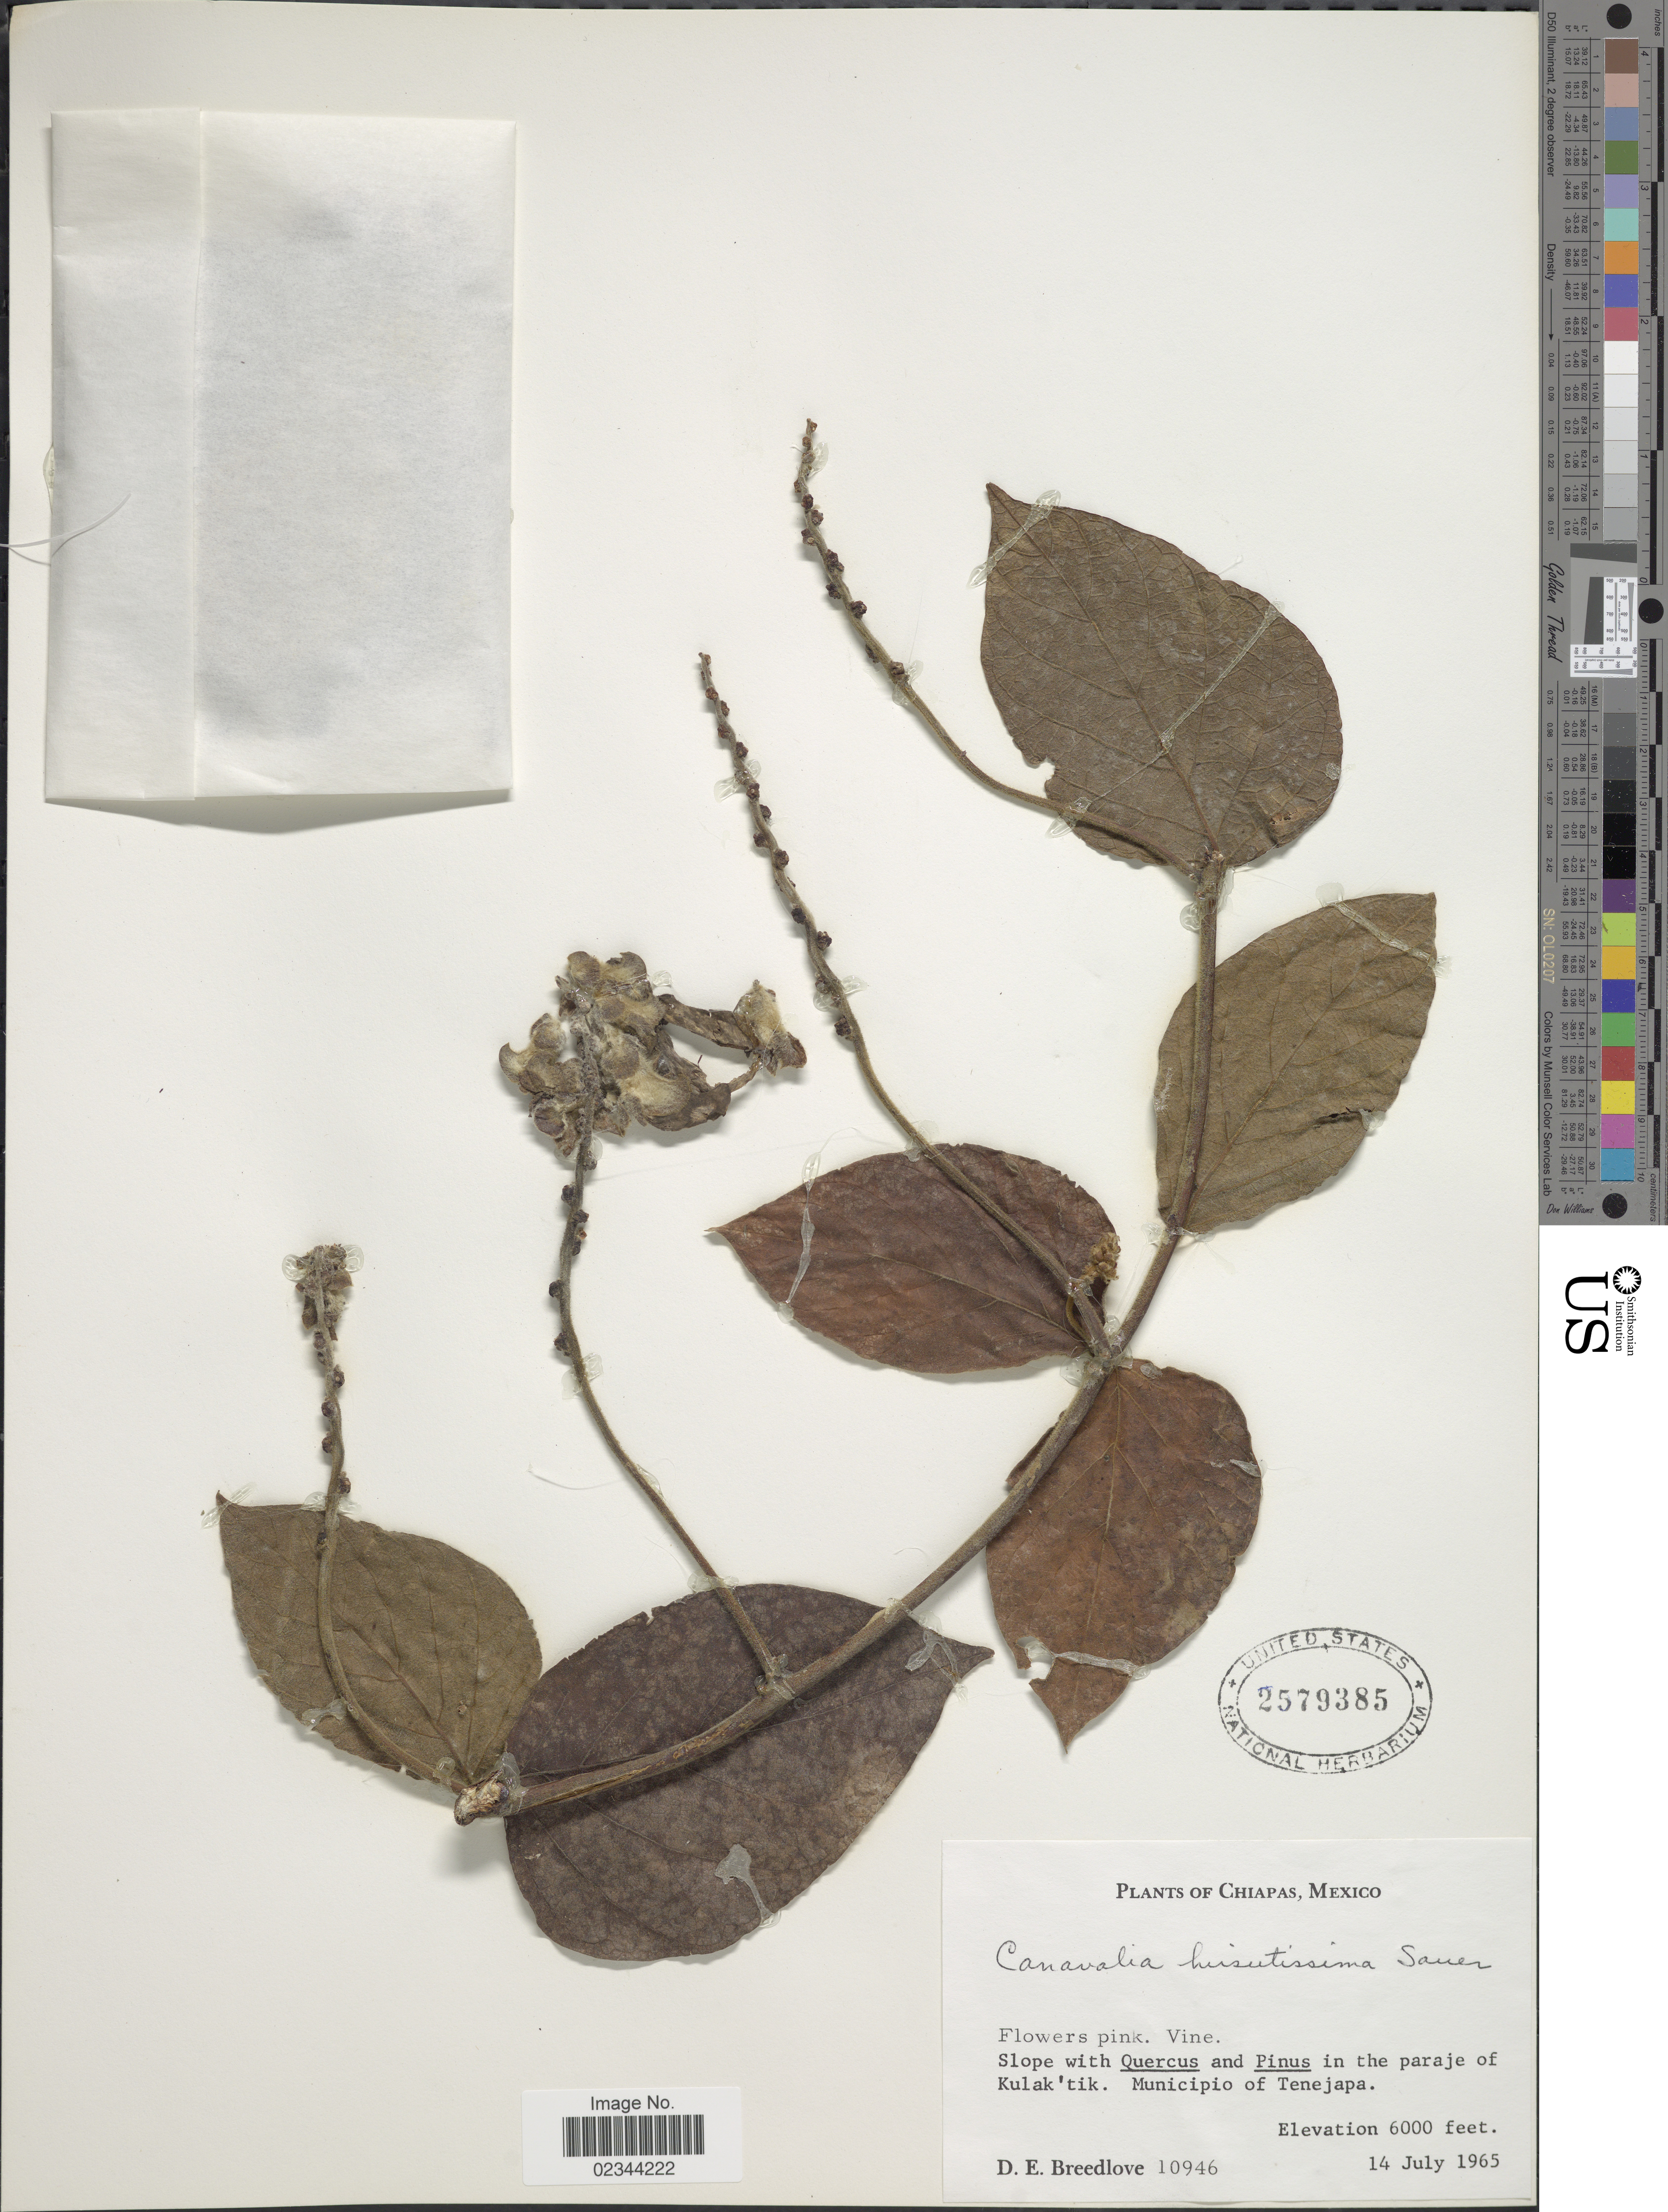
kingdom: Plantae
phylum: Tracheophyta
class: Magnoliopsida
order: Fabales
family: Fabaceae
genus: Canavalia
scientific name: Canavalia hirsutissima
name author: Sauer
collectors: D. E. Breedlove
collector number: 10946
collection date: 1965-07-14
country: Mexico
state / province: Chiapas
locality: In the paraje of Kulak'tik. Municipio of Tenejapa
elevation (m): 1829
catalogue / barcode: US 2579385